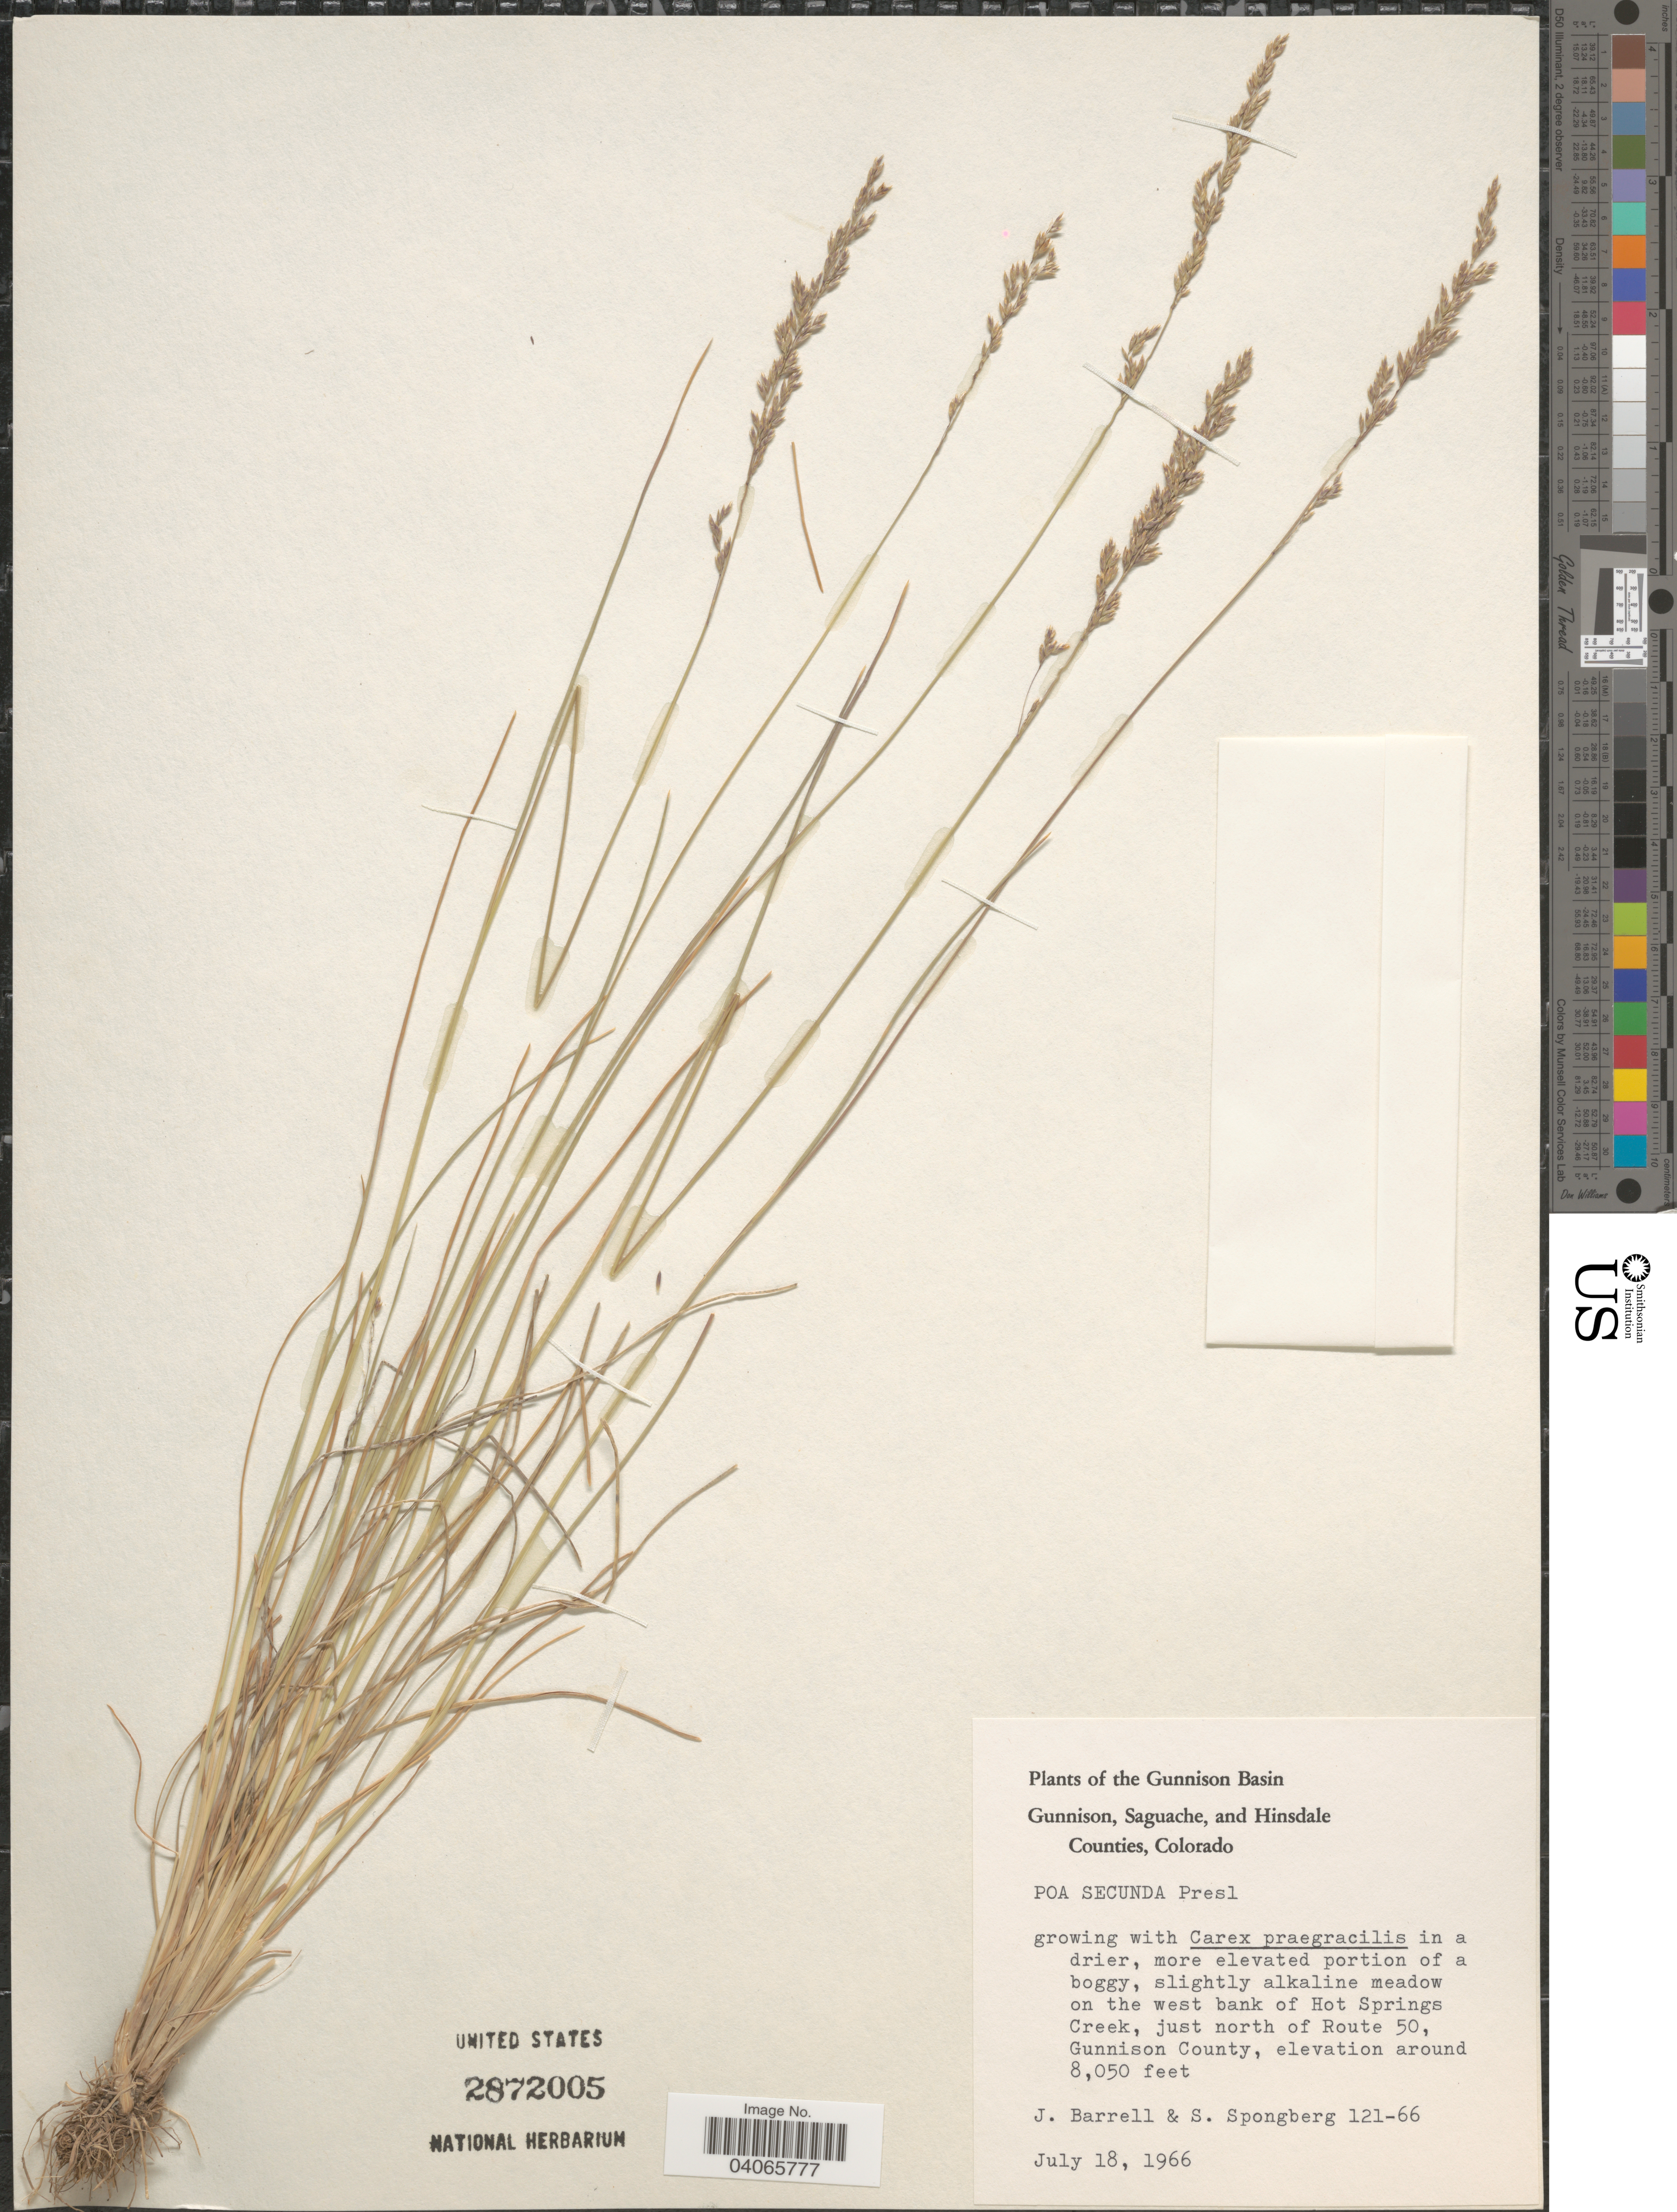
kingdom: Plantae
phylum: Tracheophyta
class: Liliopsida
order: Poales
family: Poaceae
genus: Poa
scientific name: Poa secunda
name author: J. Presl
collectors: J. Barrell & S. A.Spongberg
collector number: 121-66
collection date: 1966-07-18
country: United States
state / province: Colorado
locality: Gunnison Basin. Slightly alkaline meadow on the west bank of Hot Springs Creek, just north of Route 50, Gunnison County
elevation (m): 2454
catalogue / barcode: US 2872005